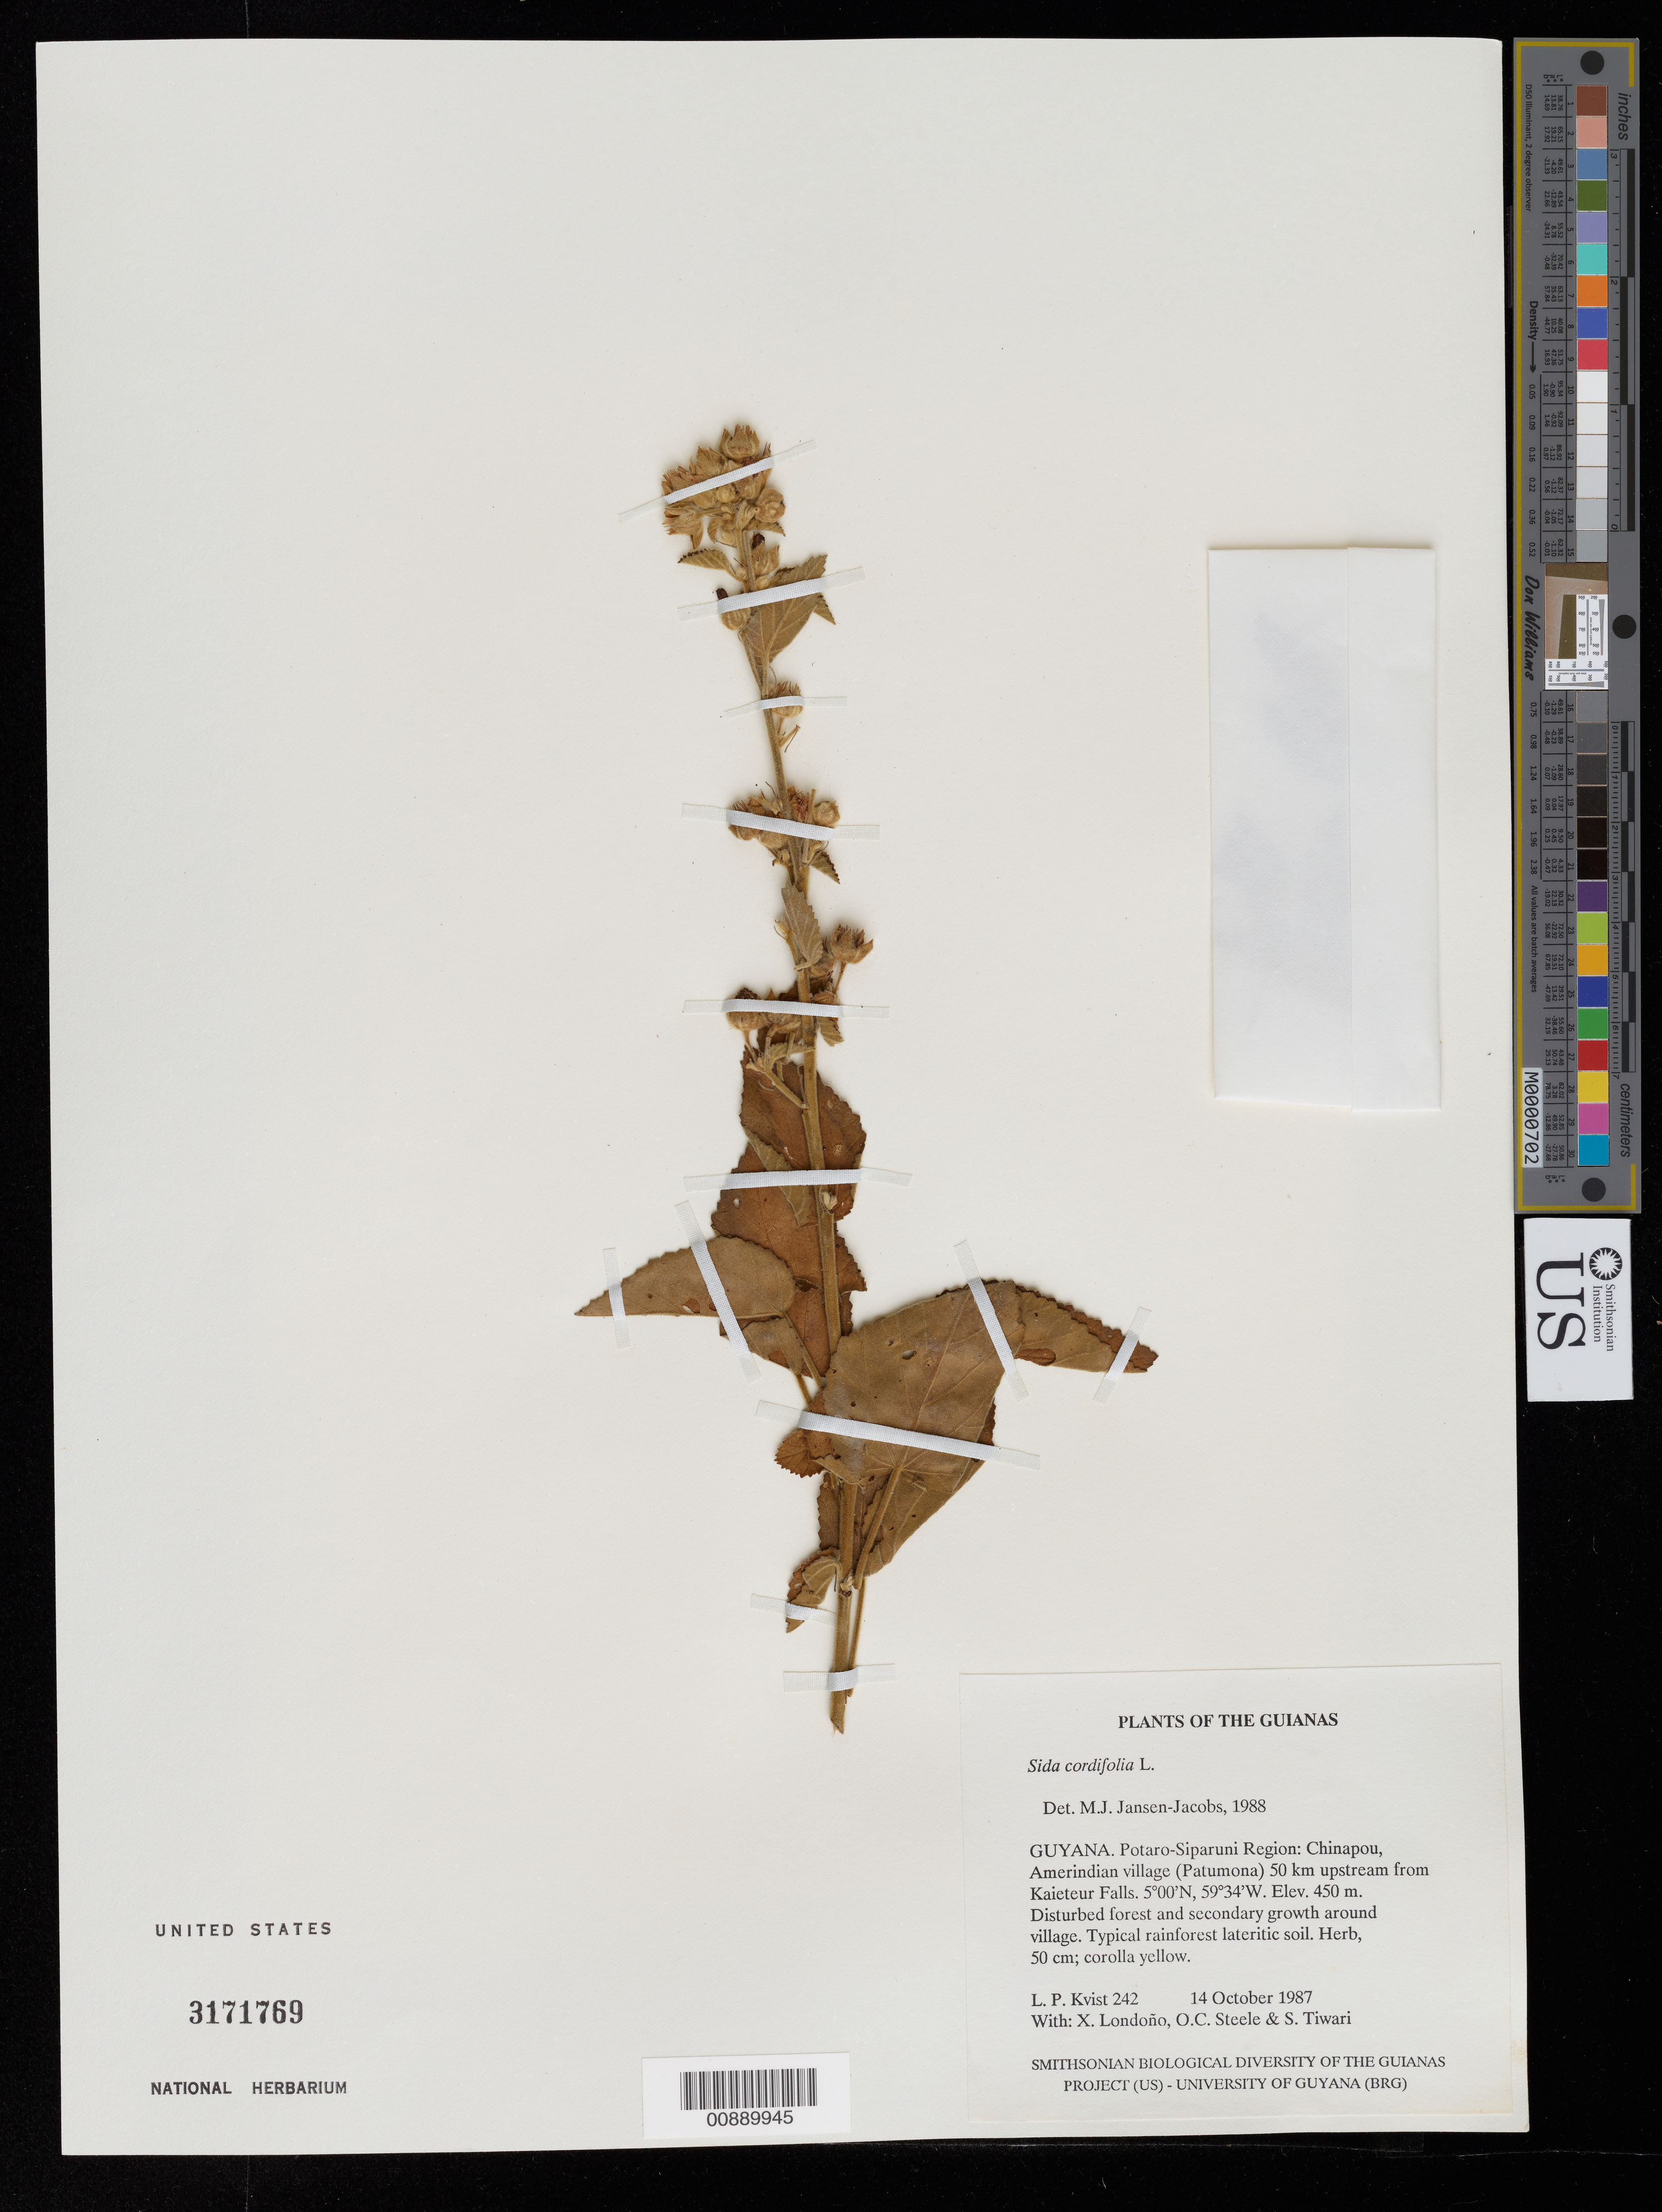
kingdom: Plantae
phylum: Tracheophyta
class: Magnoliopsida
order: Malvales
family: Malvaceae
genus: Sida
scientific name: Sida cordifolia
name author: L.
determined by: Jansen-Jacobs, M. J., (U), Nationaal Herbarium Nederland, Utrecht University branch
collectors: L. P. Kvist, X. Londoño, O. C. Steele & S. Tiwari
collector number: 242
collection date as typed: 14 October 1987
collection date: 1987-10-14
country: Guyana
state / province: Potaro-Siparuni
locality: Chenapou, Amerindian village (Patumona) 50 km upstream from Kaieteur Falls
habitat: Disturbed forest and secondary growth around village. Typical rainforest lateritic soil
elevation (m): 450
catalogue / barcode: US 3171769